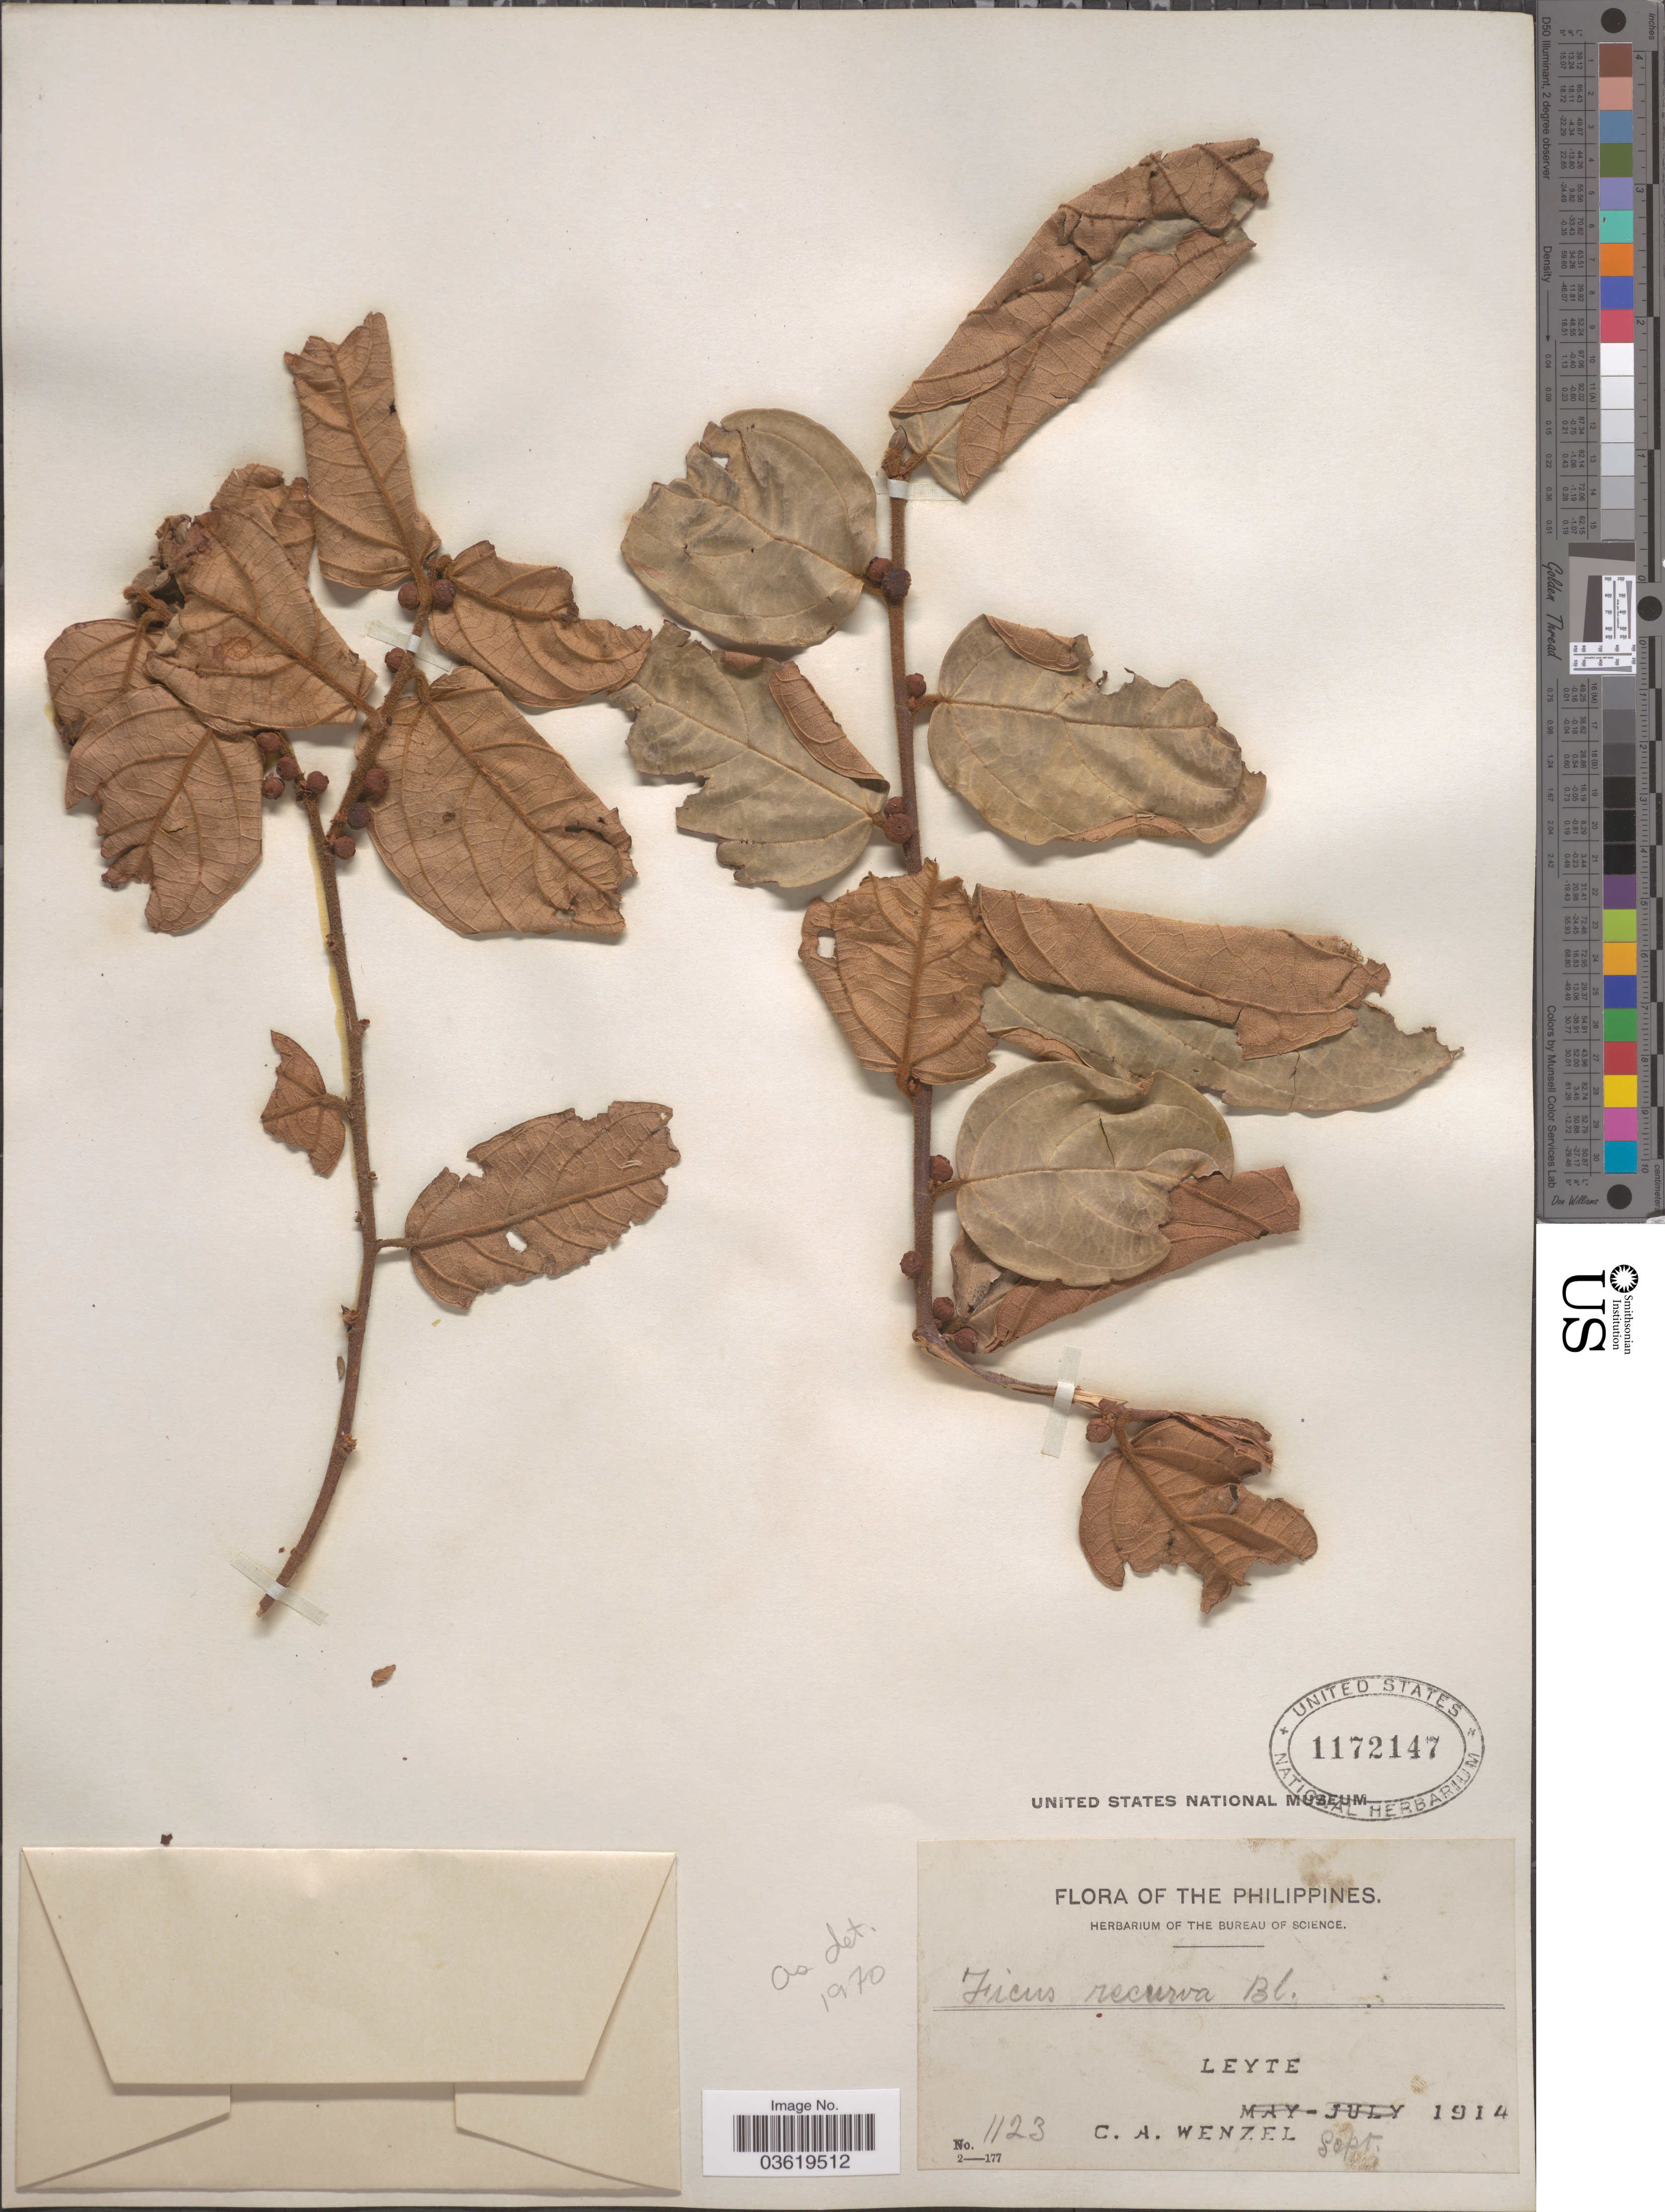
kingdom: Plantae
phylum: Tracheophyta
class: Magnoliopsida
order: Rosales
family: Moraceae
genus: Ficus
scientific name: Ficus recurva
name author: Blume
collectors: C. Wenzel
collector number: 1123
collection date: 1914-09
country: Philippines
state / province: Eastern Visayas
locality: Leyte.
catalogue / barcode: US 1172147